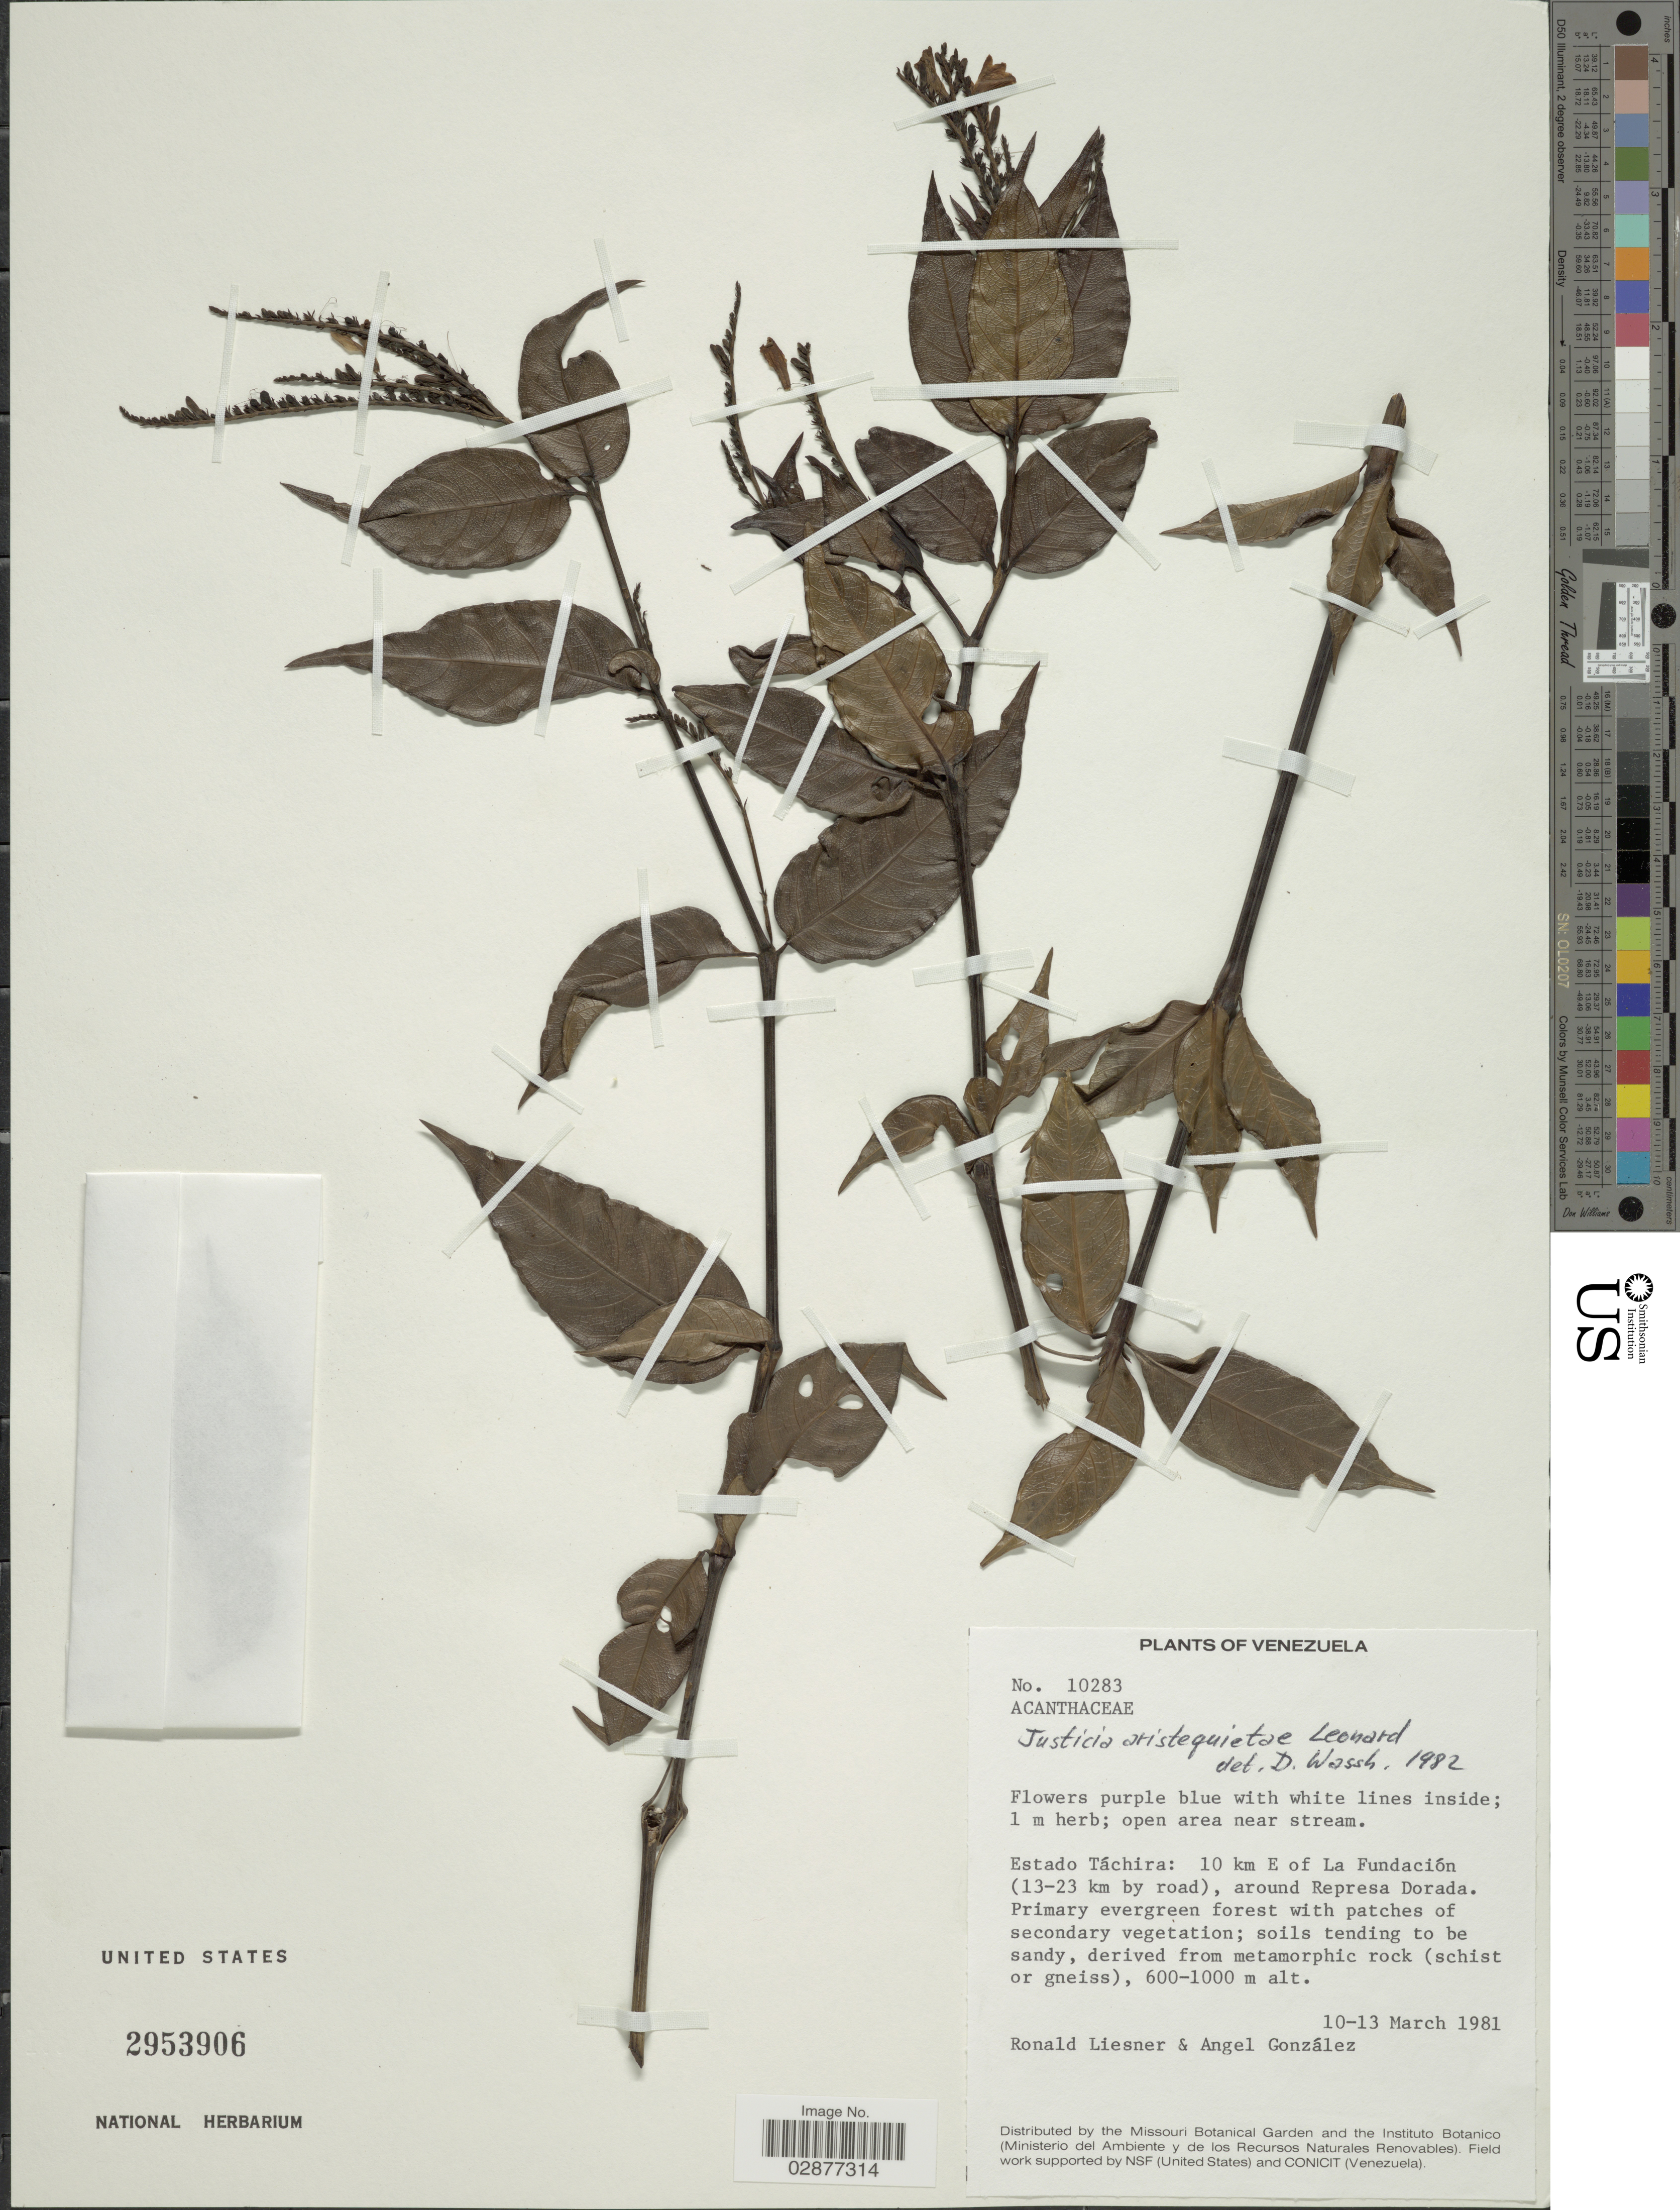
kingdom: Plantae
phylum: Tracheophyta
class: Magnoliopsida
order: Lamiales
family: Acanthaceae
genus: Justicia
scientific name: Justicia aristeguietae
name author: Leonard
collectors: R. L. Liesner & A. C. González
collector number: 10283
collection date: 1981-03-10/1981-03-13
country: Venezuela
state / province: Tachira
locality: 10 km E of La Fundación (13-23 km by road), around Represa Dorada.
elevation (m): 600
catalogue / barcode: US 2953906